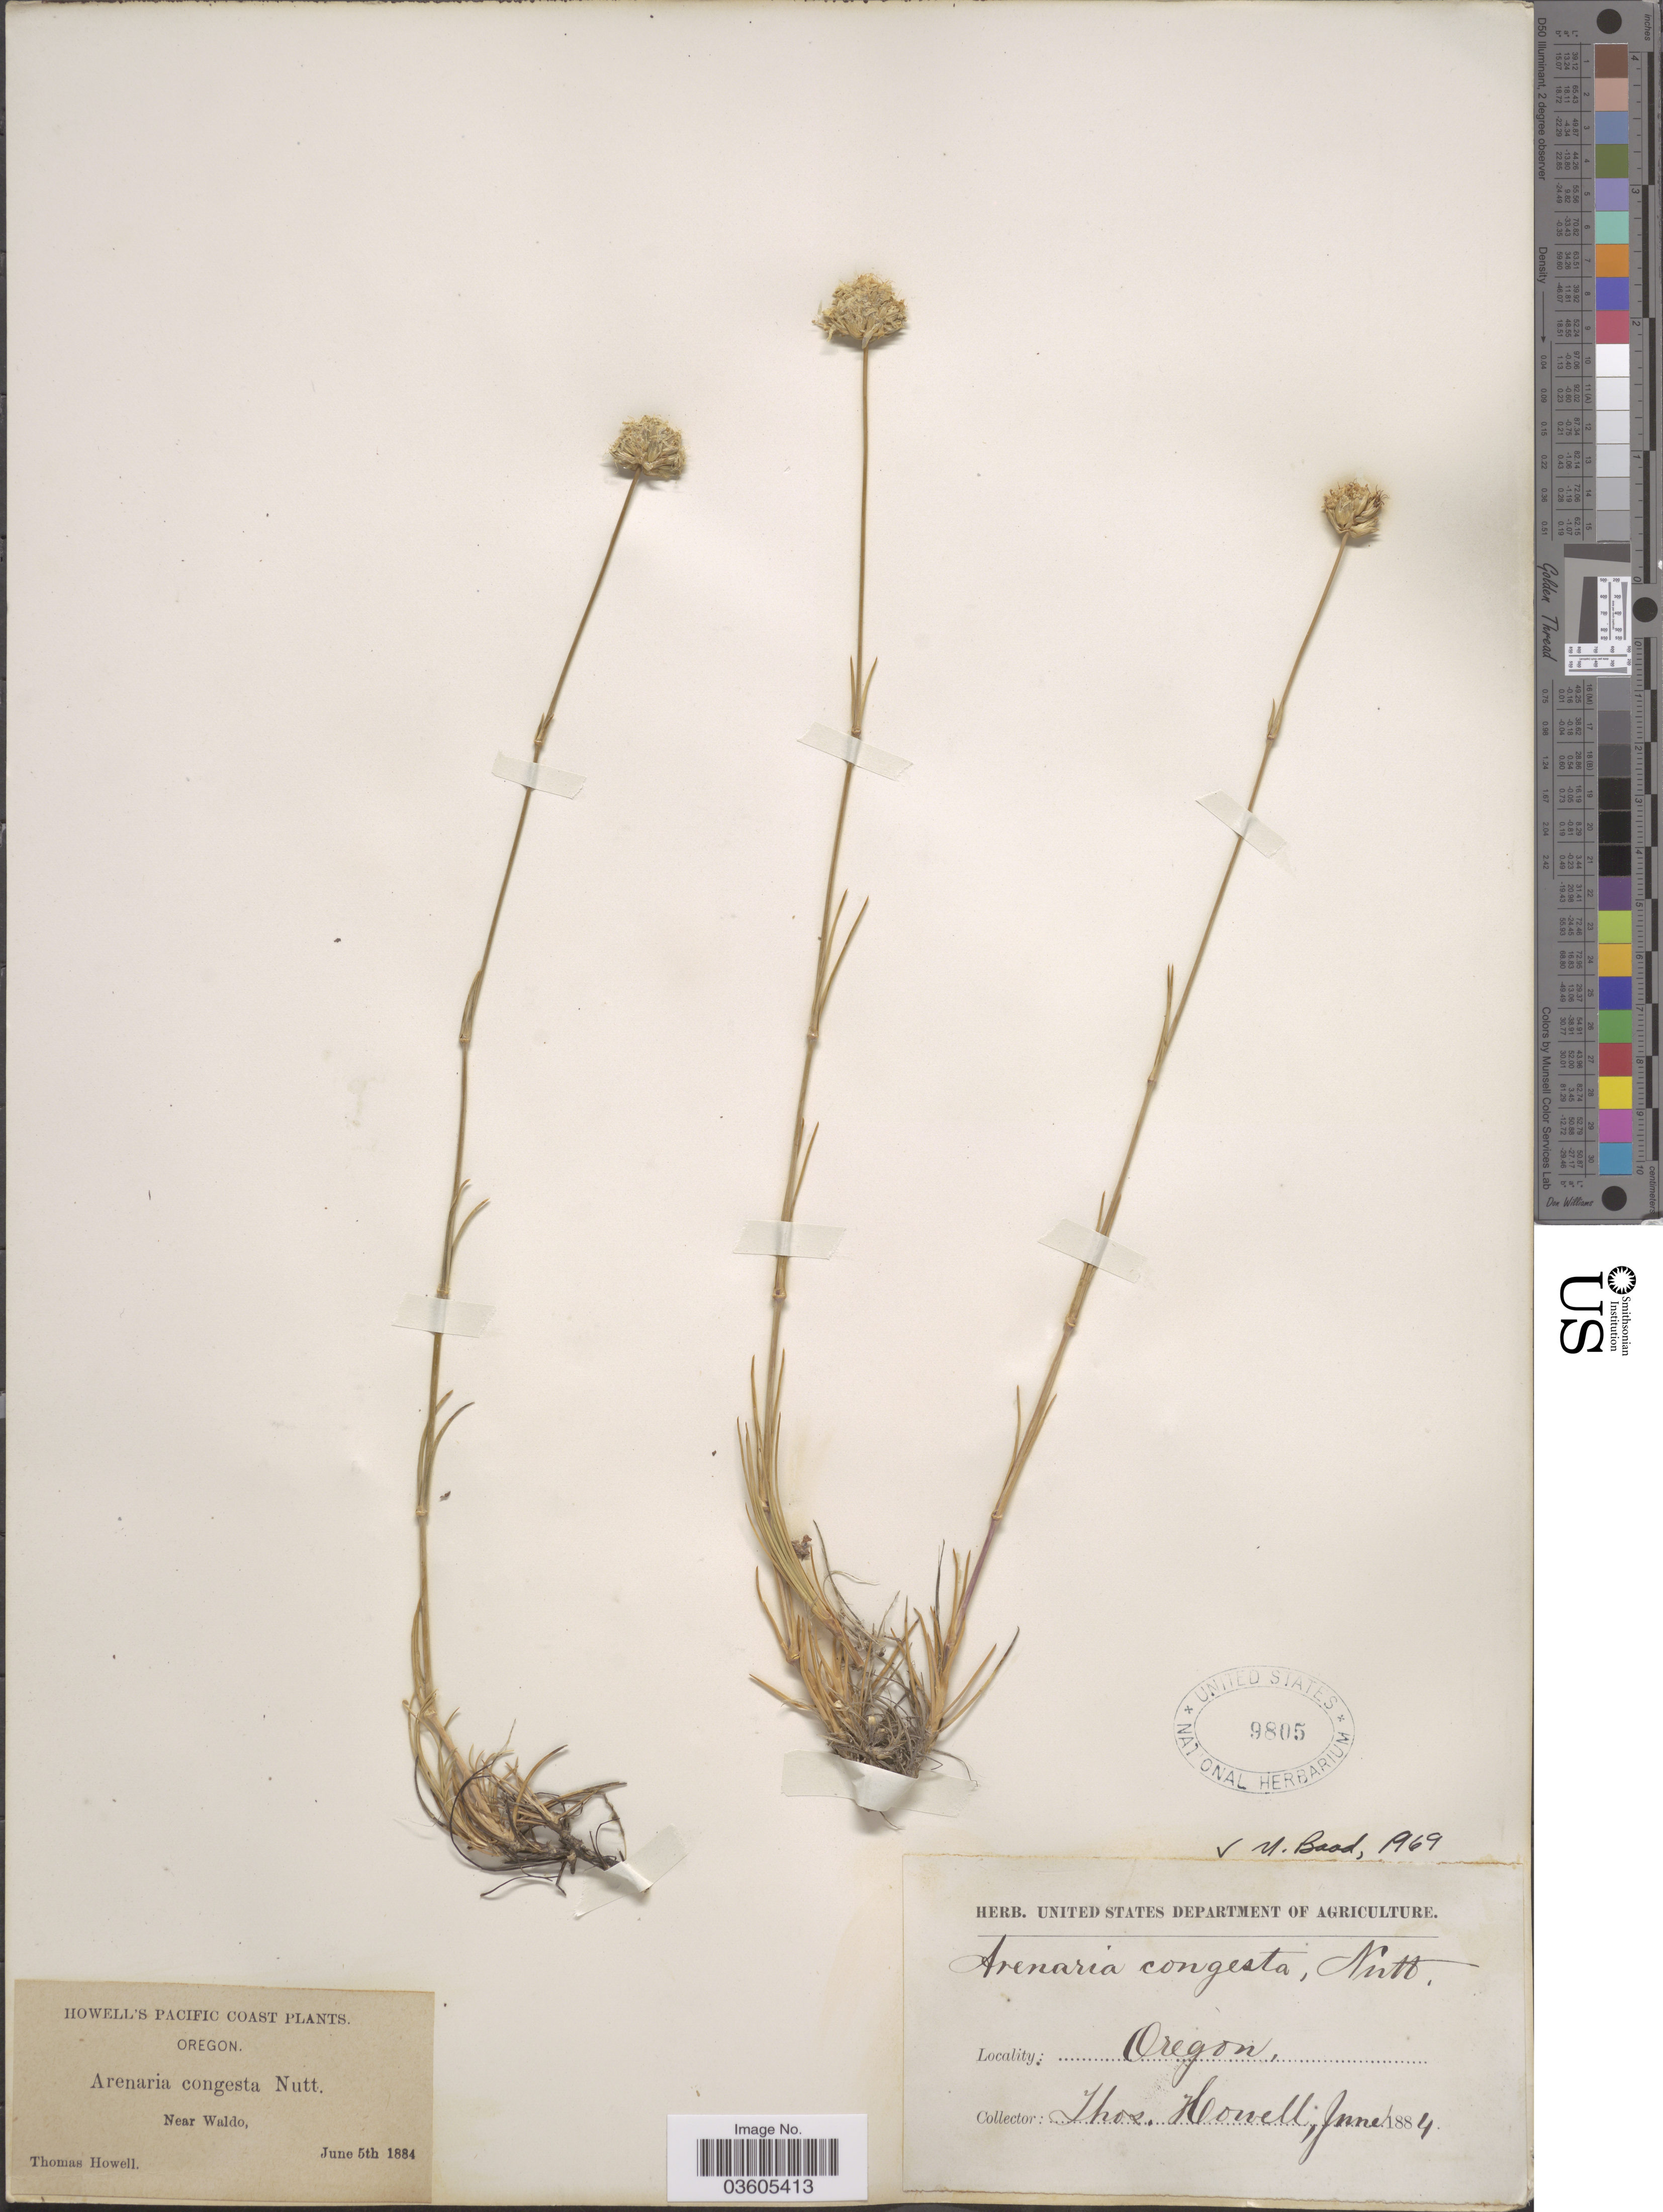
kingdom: Plantae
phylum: Tracheophyta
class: Magnoliopsida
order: Caryophyllales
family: Caryophyllaceae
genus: Eremogone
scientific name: Eremogone congesta var. congesta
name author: (Nutt.) Ikonn.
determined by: Strong, Mark T., (BOT), Smithsonian Institution - National Museum of Natural History (UNITED STATES)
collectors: T. Howell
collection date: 1884-06-05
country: United States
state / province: Oregon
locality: Pacific Coast. Near Waldo.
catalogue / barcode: US 9805